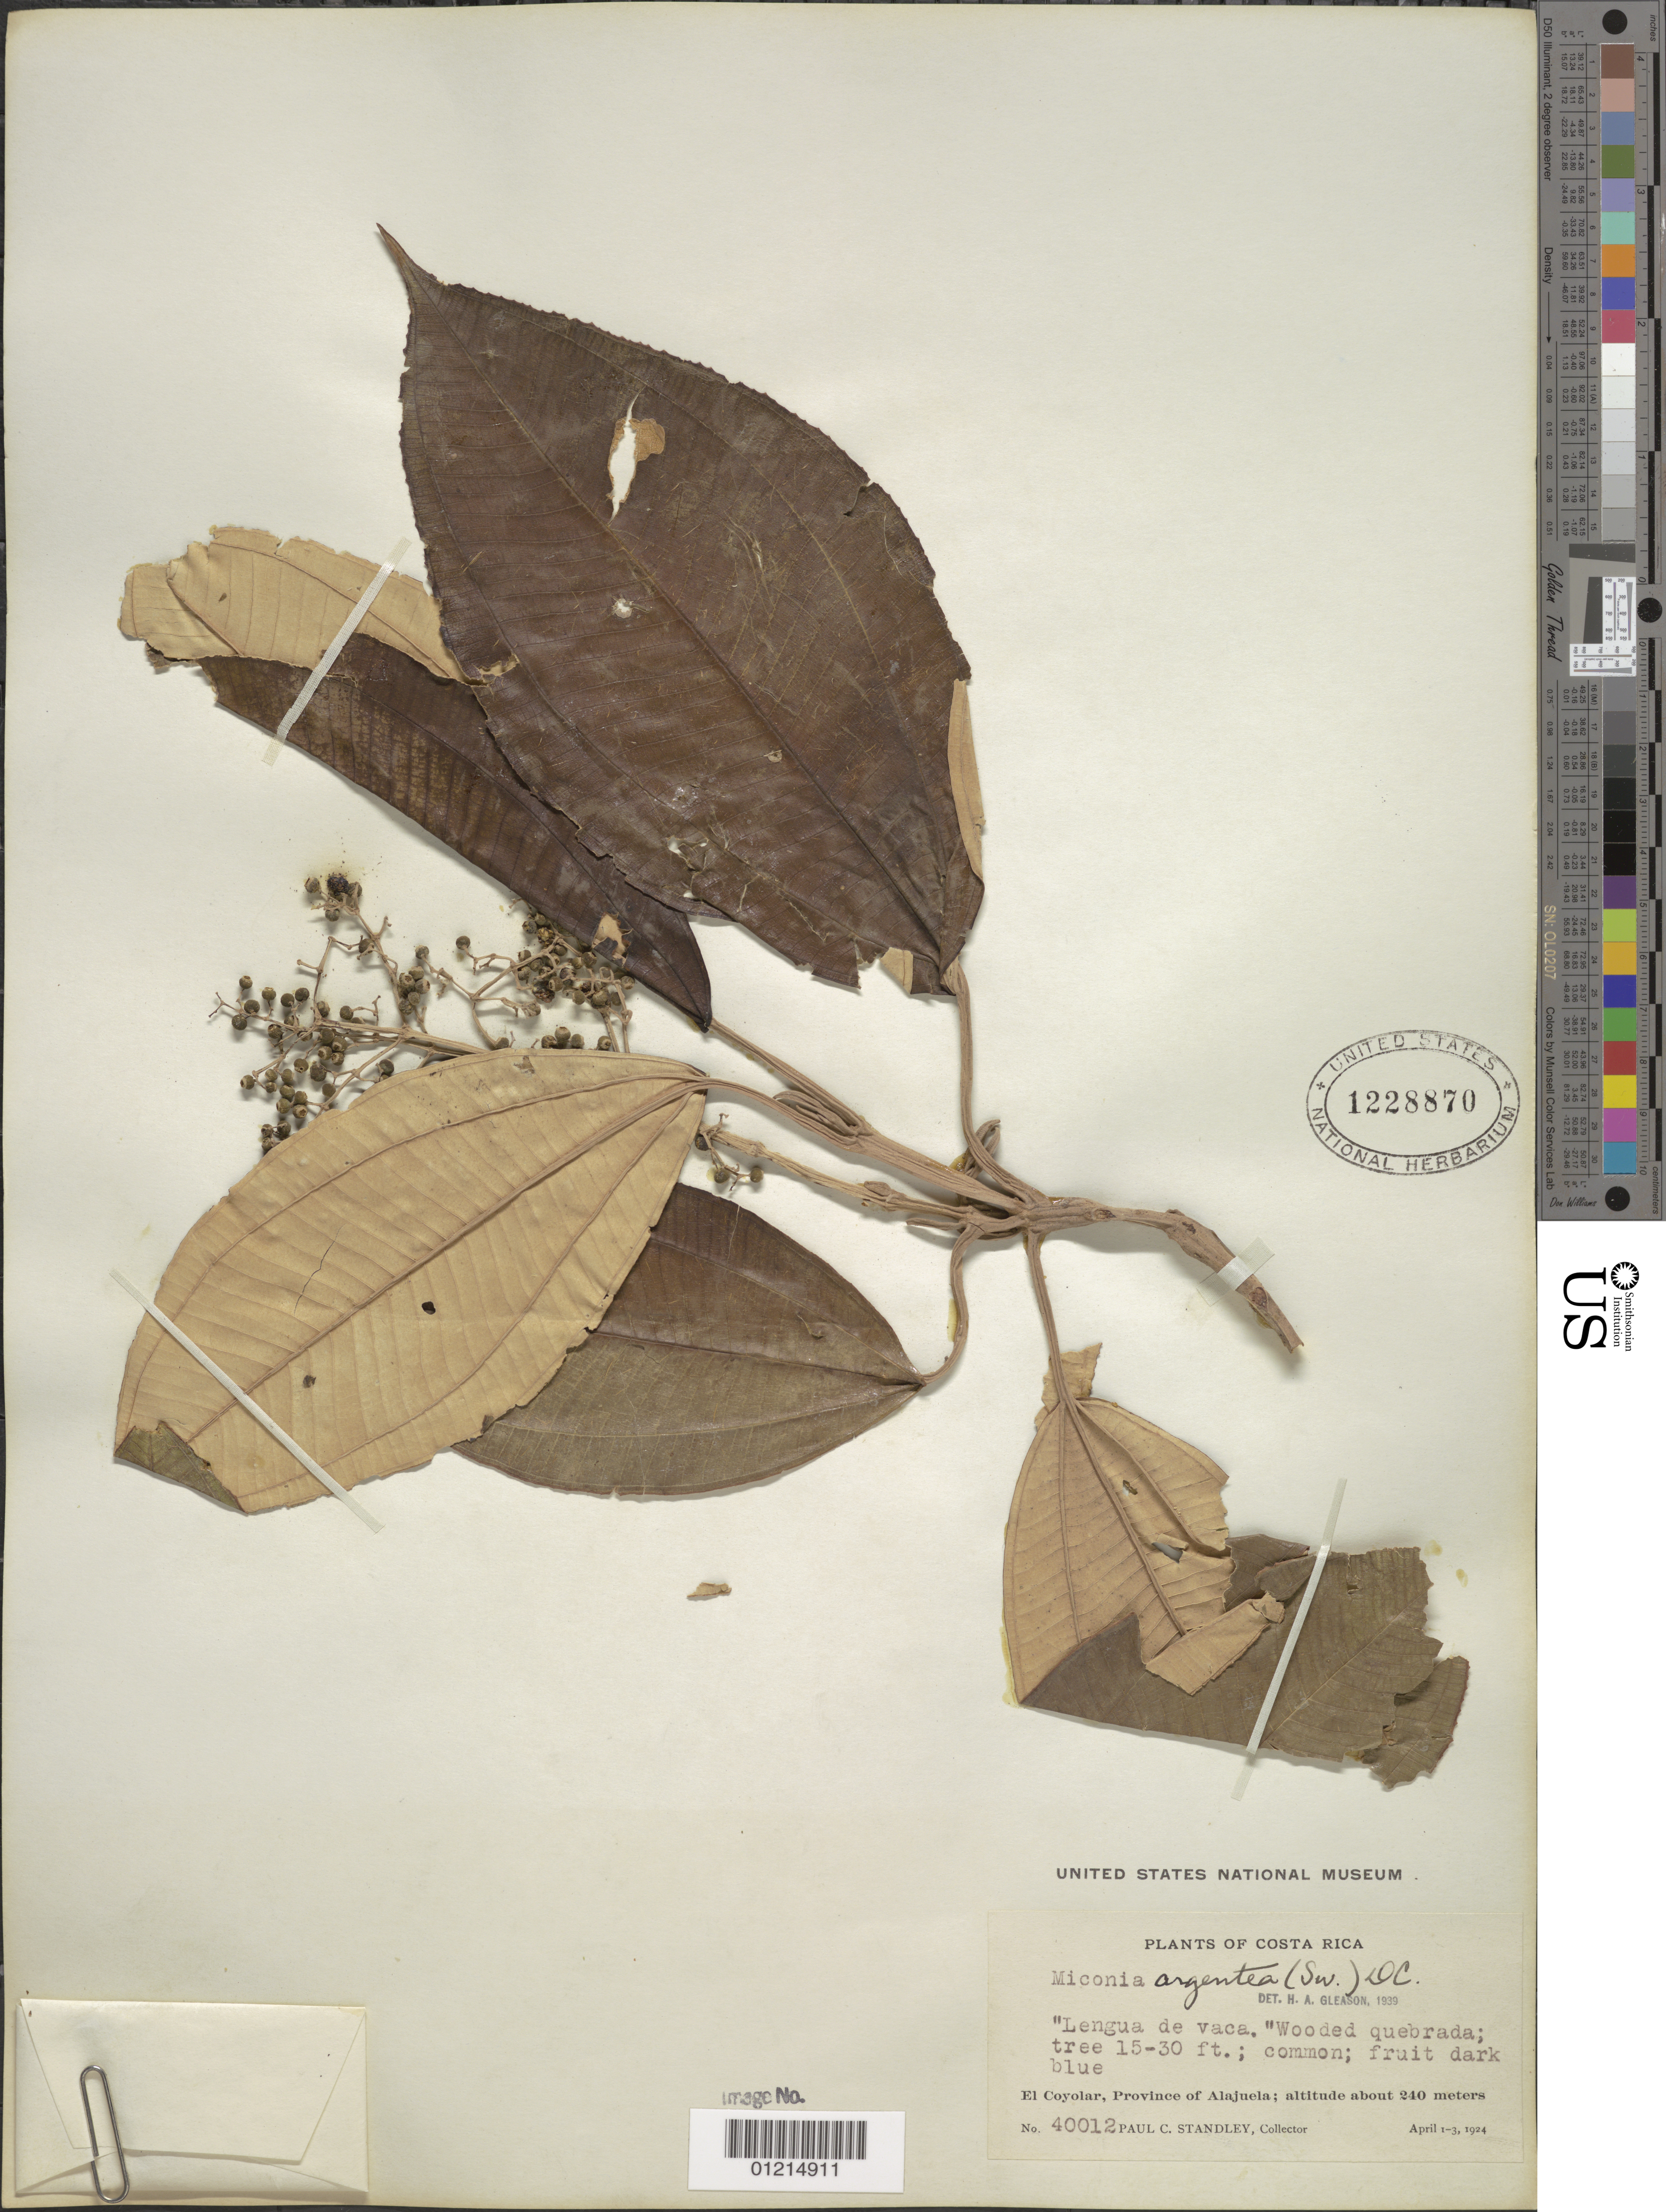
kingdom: Plantae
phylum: Tracheophyta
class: Magnoliopsida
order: Myrtales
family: Melastomataceae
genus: Miconia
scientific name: Miconia argentea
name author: (Sw.) DC.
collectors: P. C. Standley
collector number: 40012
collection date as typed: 01 Apr 1924 to 03 Apr 1924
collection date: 1924-04-01/1924-04-03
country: Costa Rica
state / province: Alajuela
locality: El Coyolar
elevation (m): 240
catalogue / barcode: US 1228870